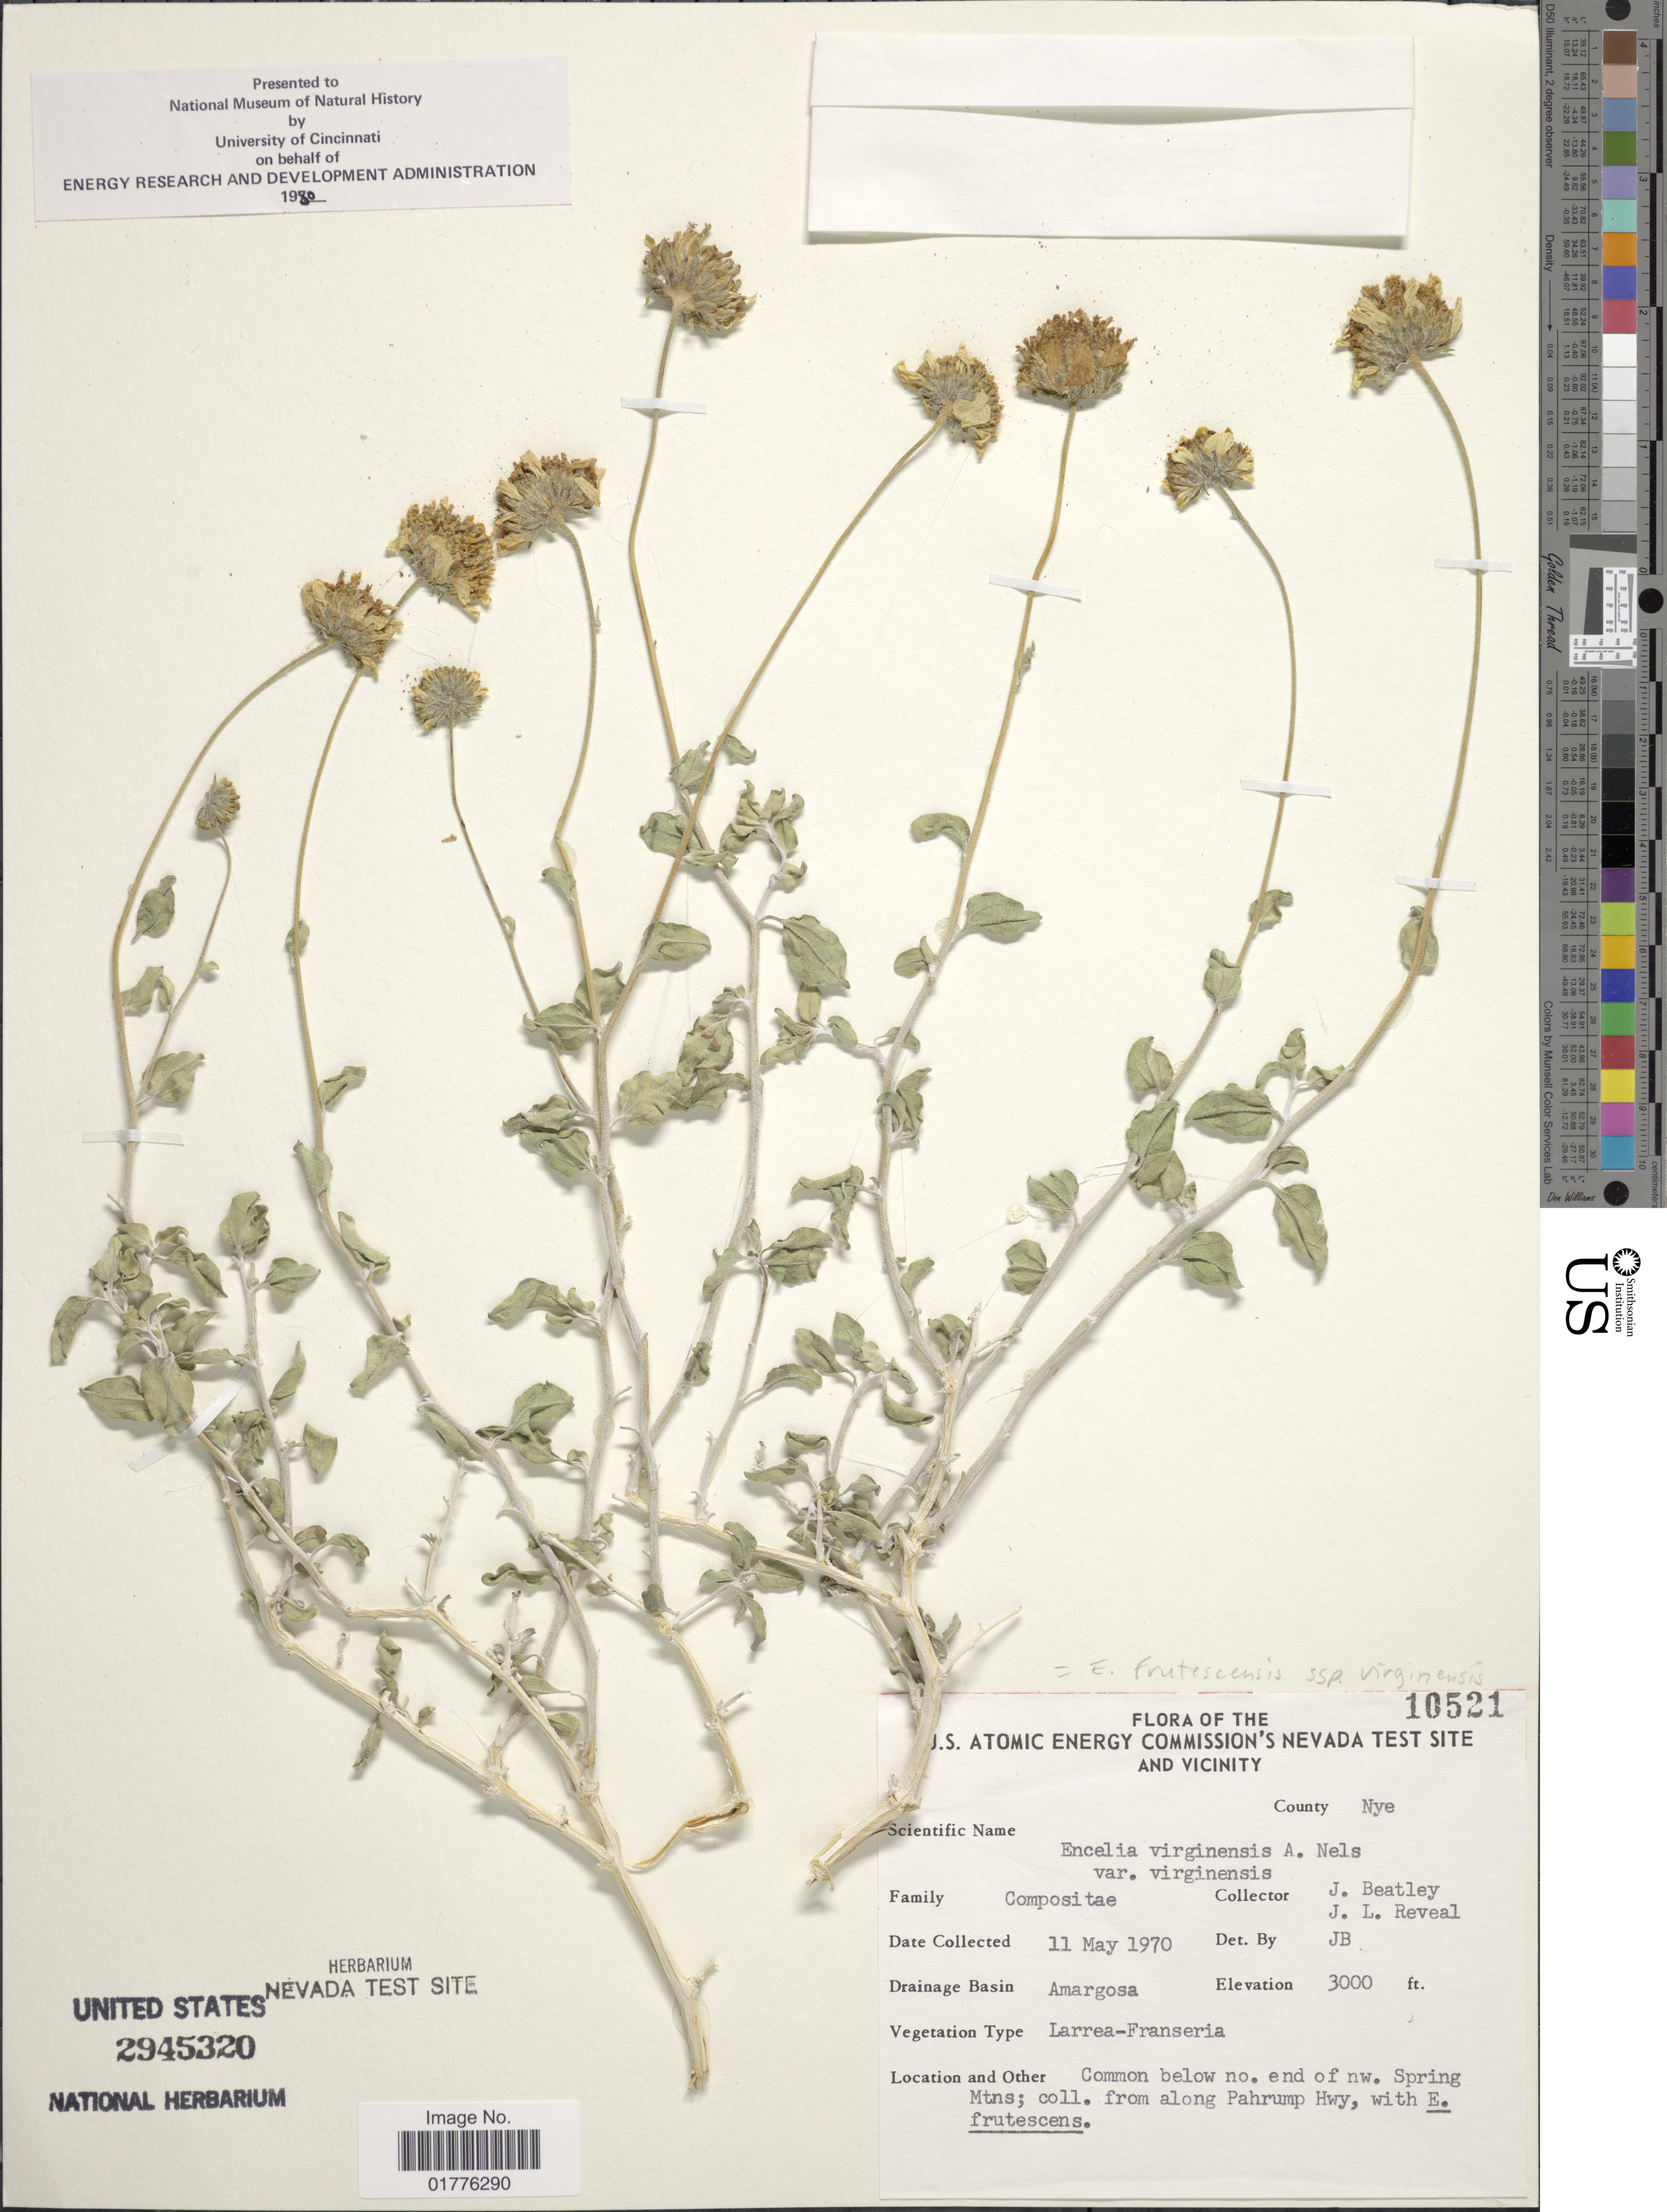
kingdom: Plantae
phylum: Tracheophyta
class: Magnoliopsida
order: Asterales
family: Asteraceae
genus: Encelia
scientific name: Encelia frutescens var. virginensis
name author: (A. Nelson) S.F. Blake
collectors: J. C. Beatley & J. L. Reveal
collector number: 10521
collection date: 1970-05-11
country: United States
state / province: Nevada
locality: U. S. Atomic Energy Commission's Nevada Test Site and Vicinity, County Nye, Amargosa, below no. end of nw. Spring Mtns; coll. from Pahrump Hwy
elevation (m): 914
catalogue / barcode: US 2945320